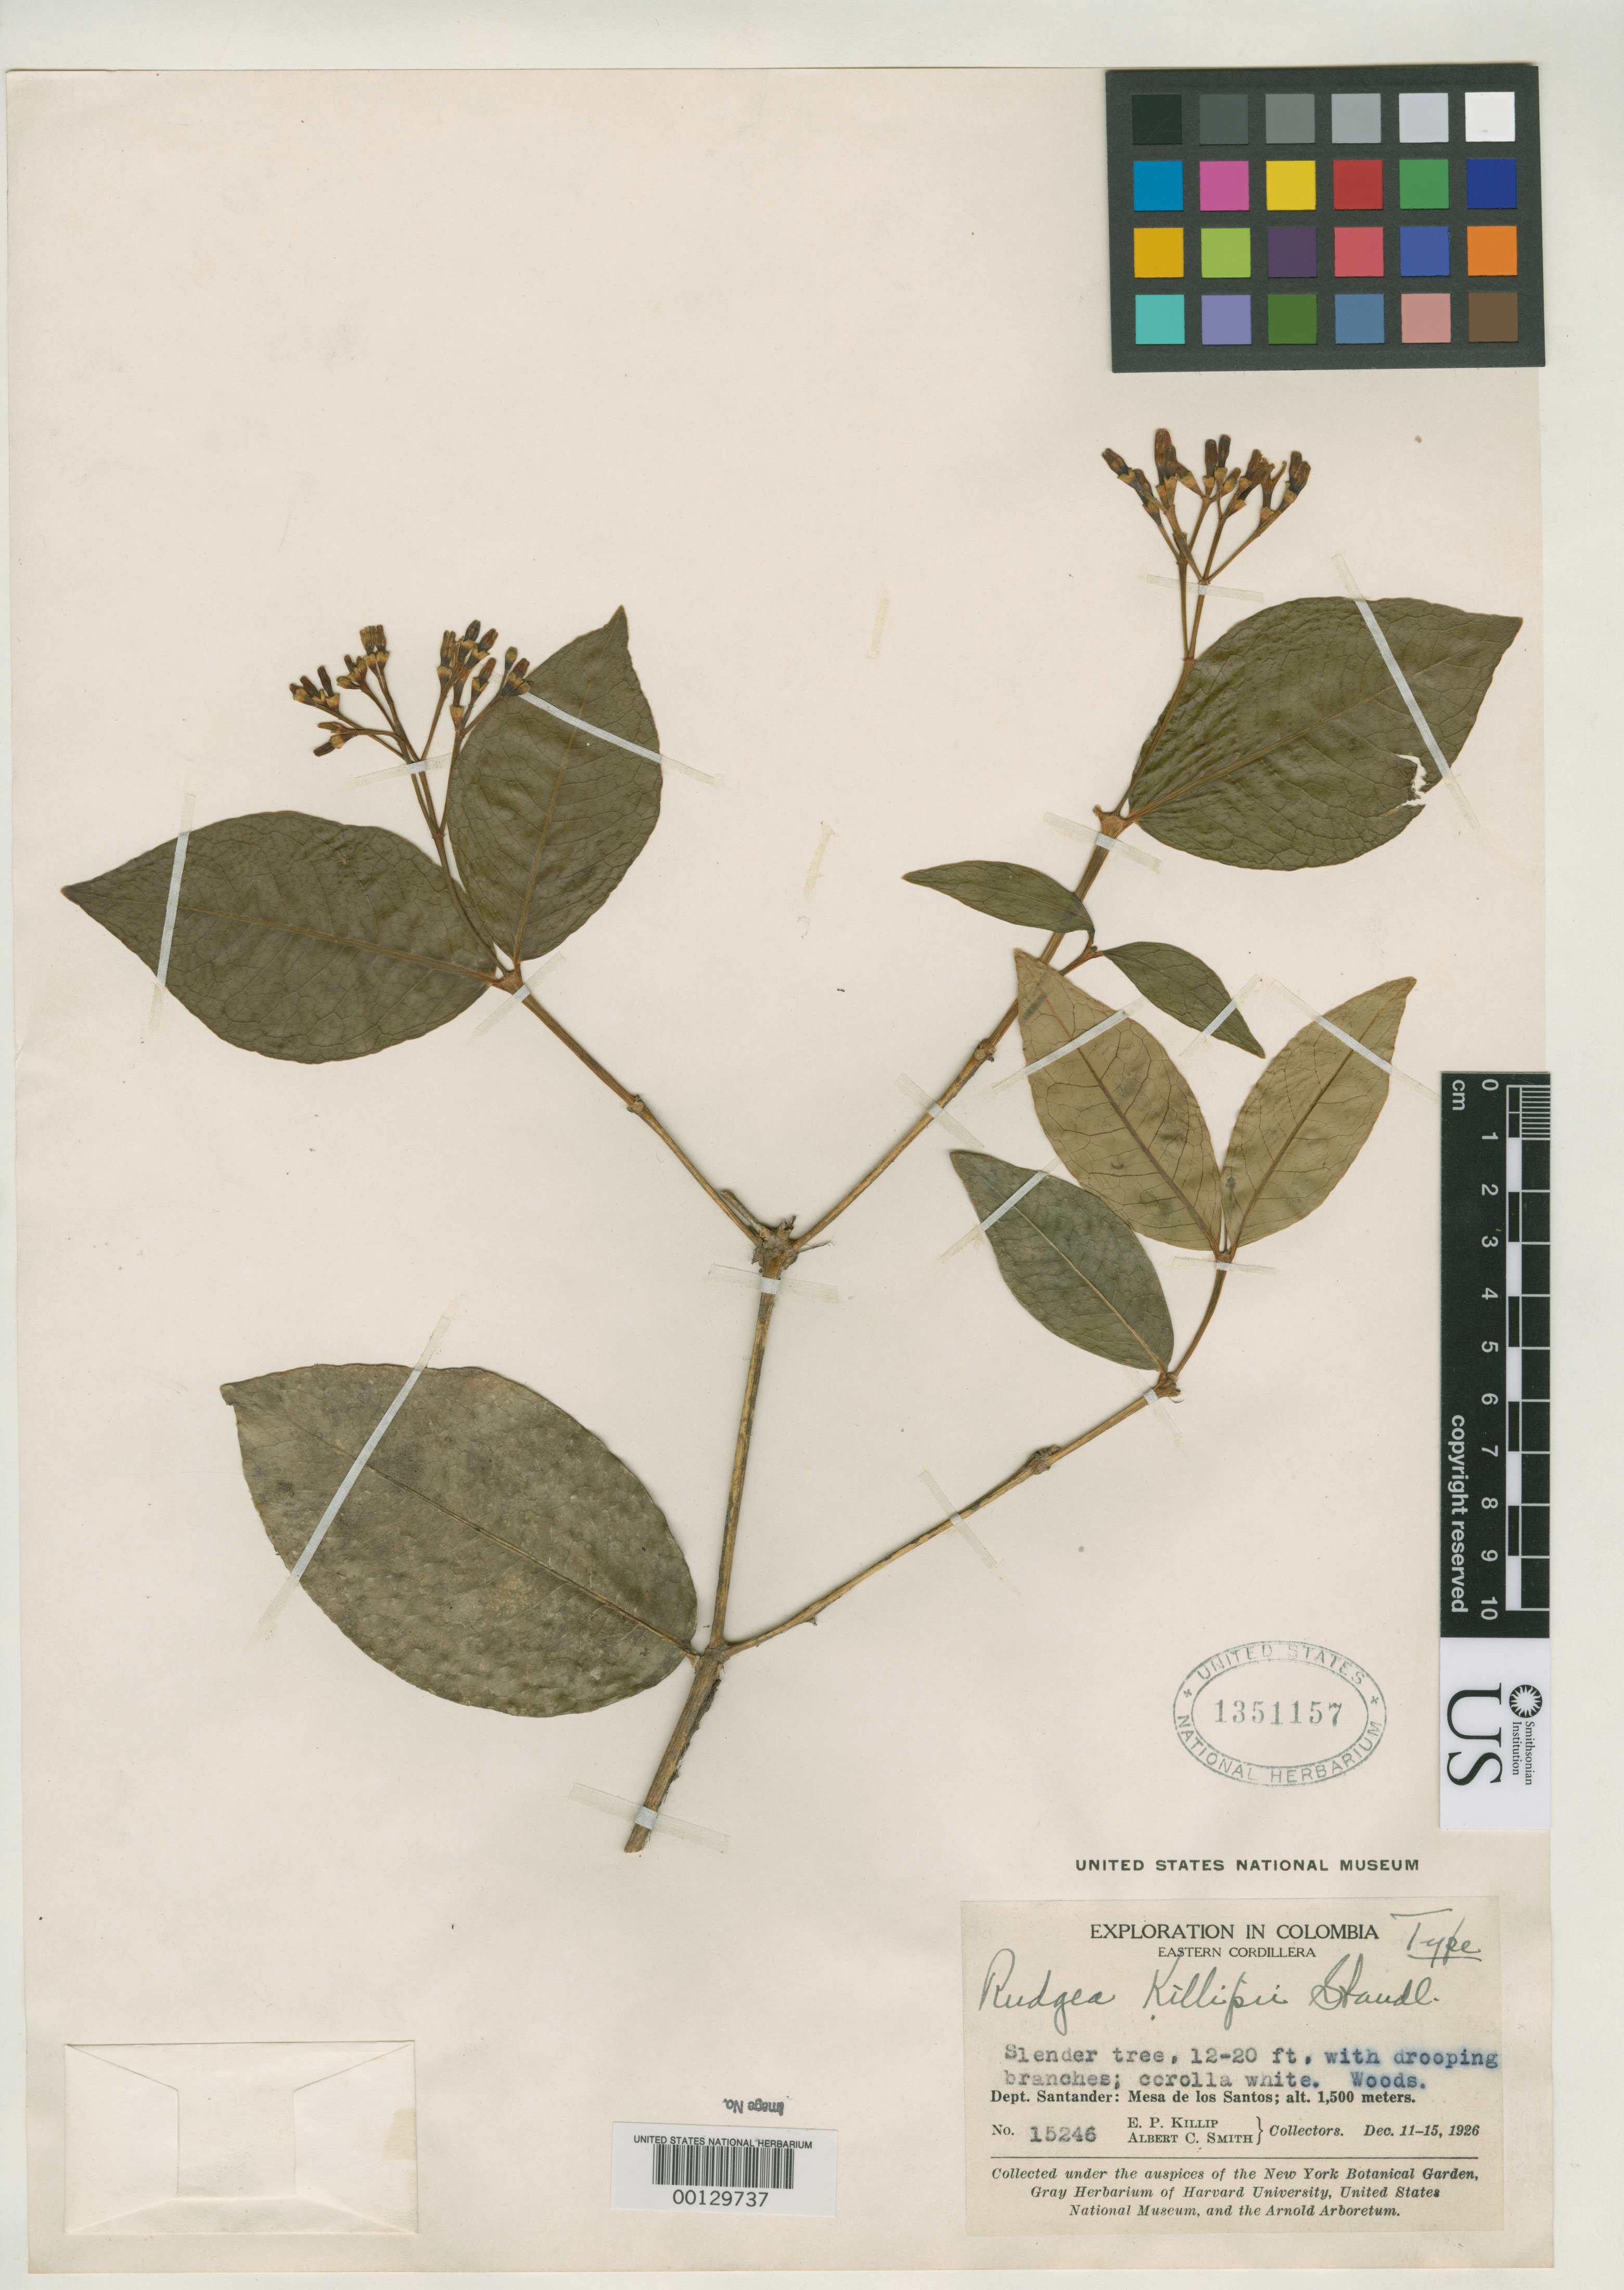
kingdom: Plantae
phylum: Tracheophyta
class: Magnoliopsida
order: Gentianales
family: Rubiaceae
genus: Rudgea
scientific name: Rudgea killipii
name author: Standl.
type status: Holotype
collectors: E. P. Killip & A. C. Smith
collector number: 15246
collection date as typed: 11 Dec 1926 to 15 Dec 1926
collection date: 1926-12-11/1926-12-15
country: Colombia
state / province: Santander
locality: Mesa de Los Santos.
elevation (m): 1500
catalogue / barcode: US 1351157